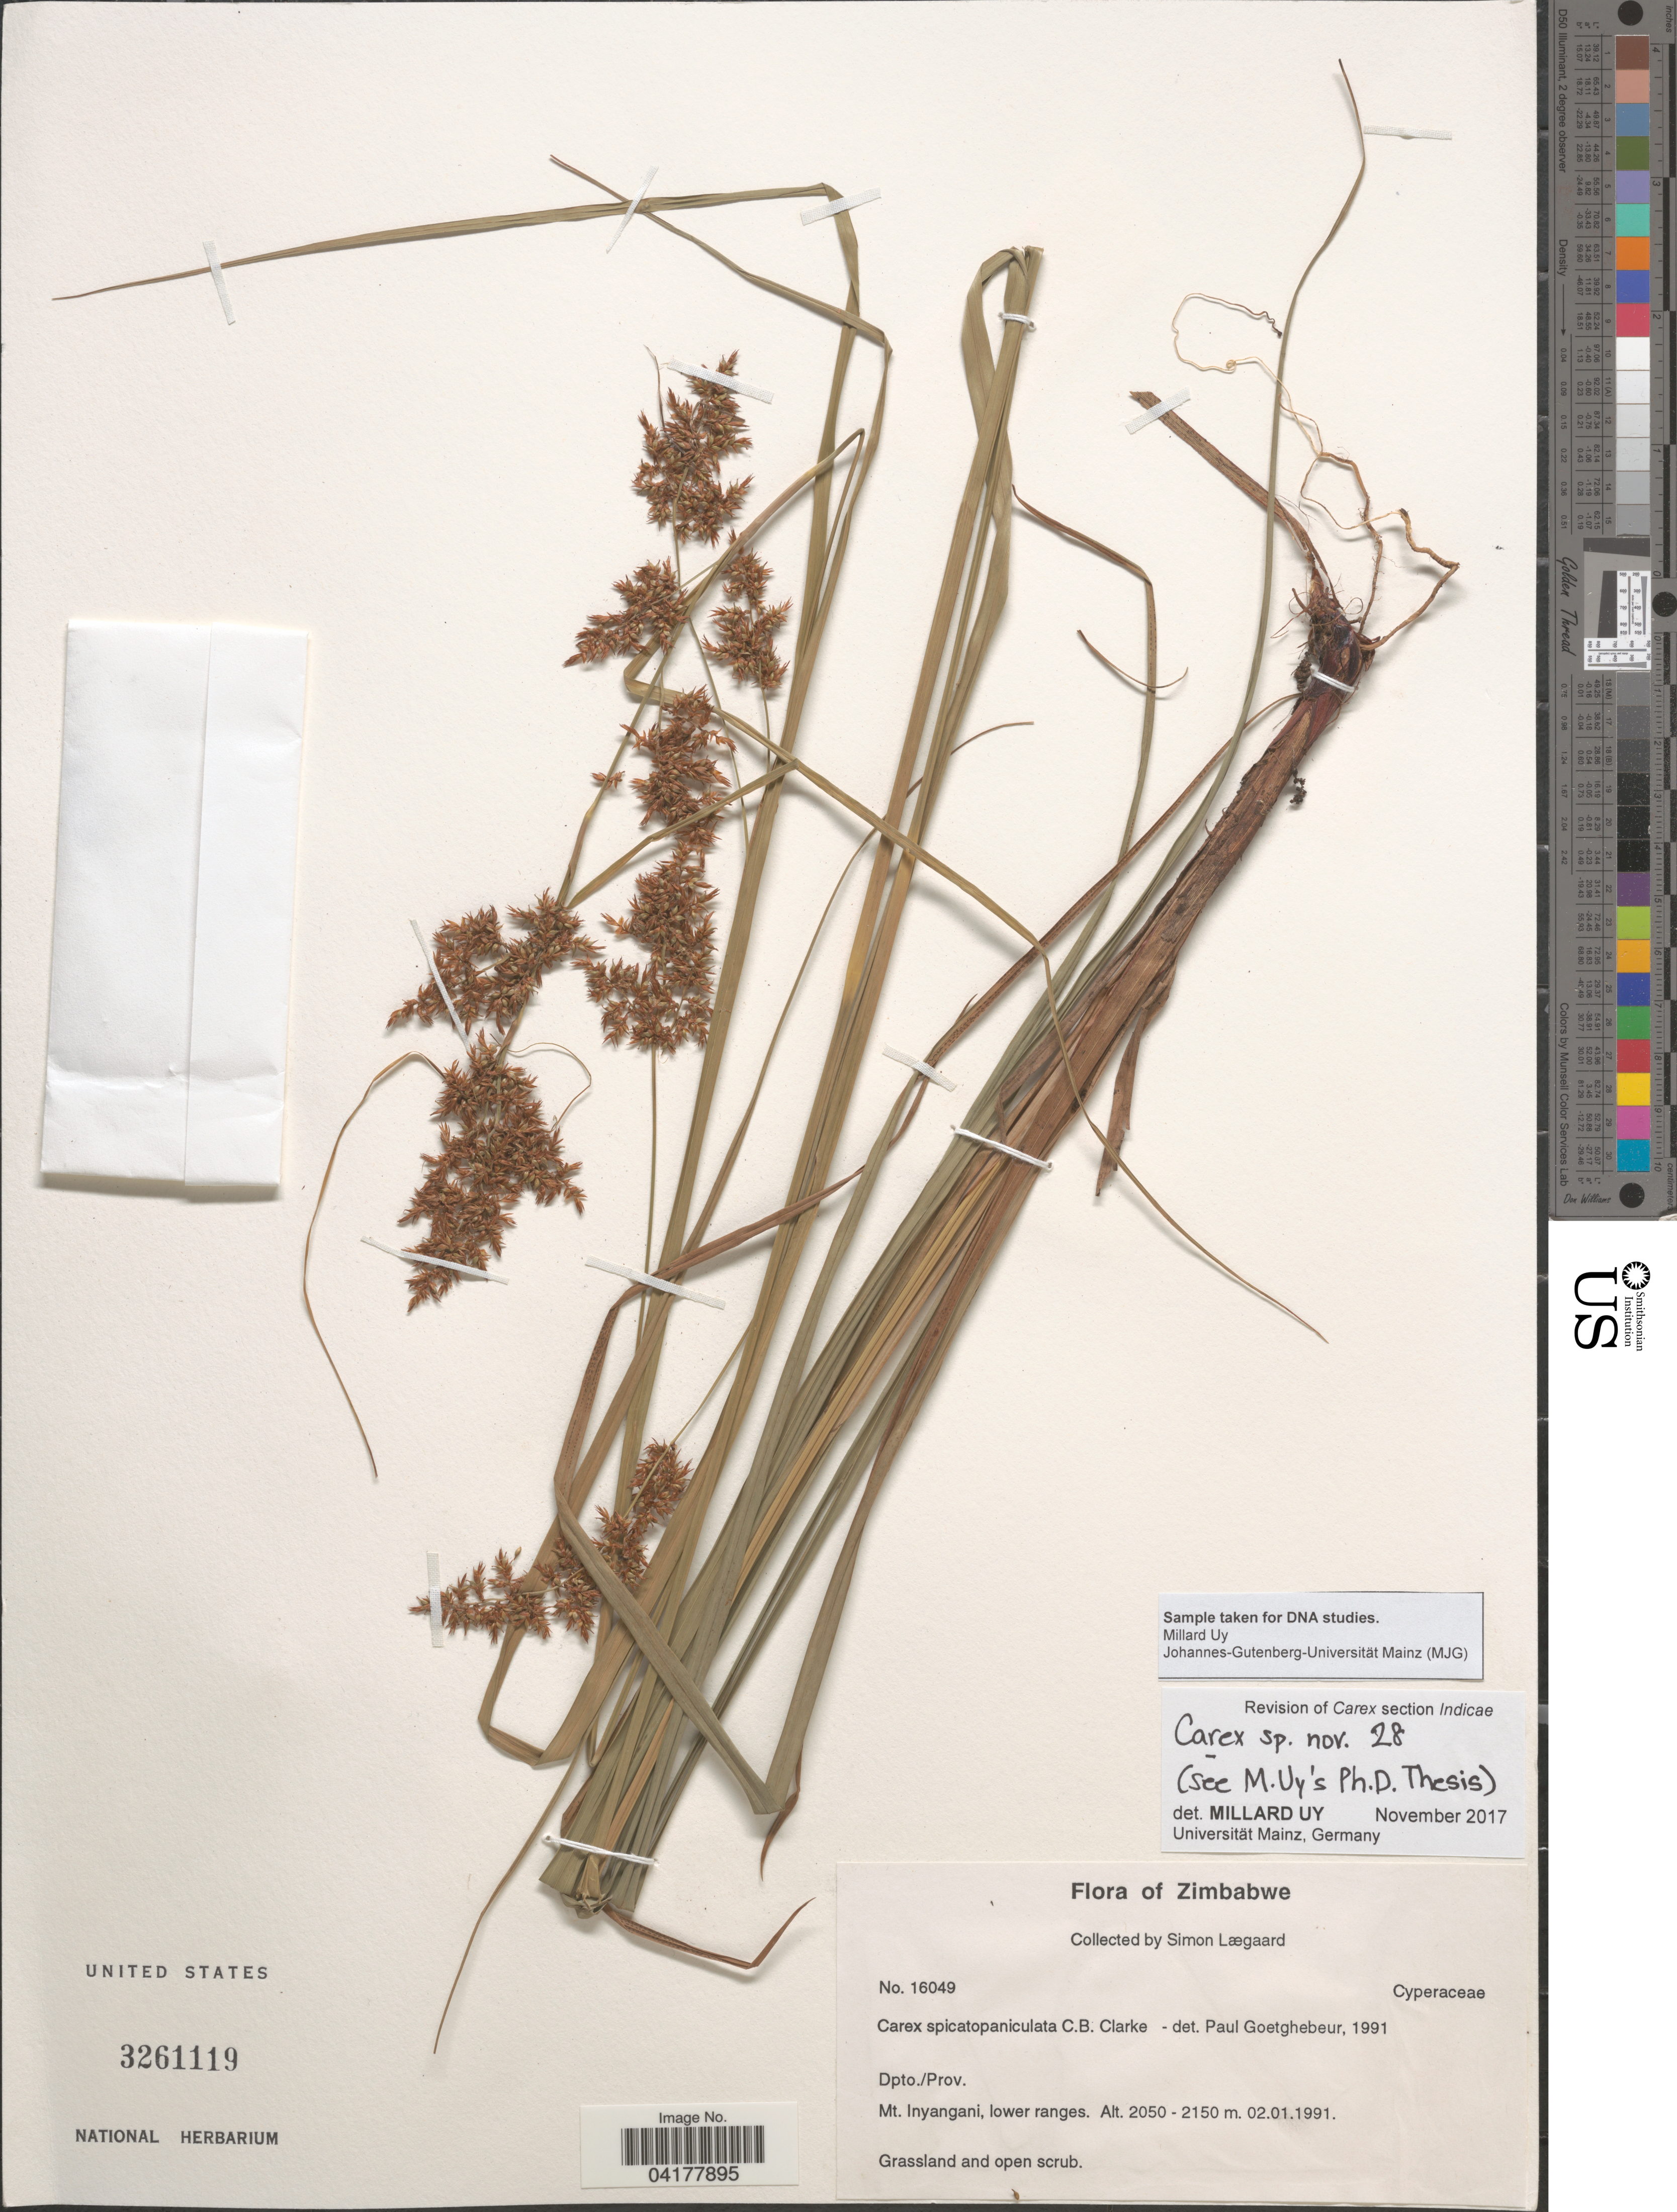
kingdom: Plantae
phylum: Tracheophyta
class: Liliopsida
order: Poales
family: Cyperaceae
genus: Carex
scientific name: Carex sp.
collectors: S. Lægaard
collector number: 16049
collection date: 1991-01-02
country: Zimbabwe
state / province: Manicaland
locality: Mt. Inyangani, lower ranges.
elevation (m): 2050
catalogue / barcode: US 3261119